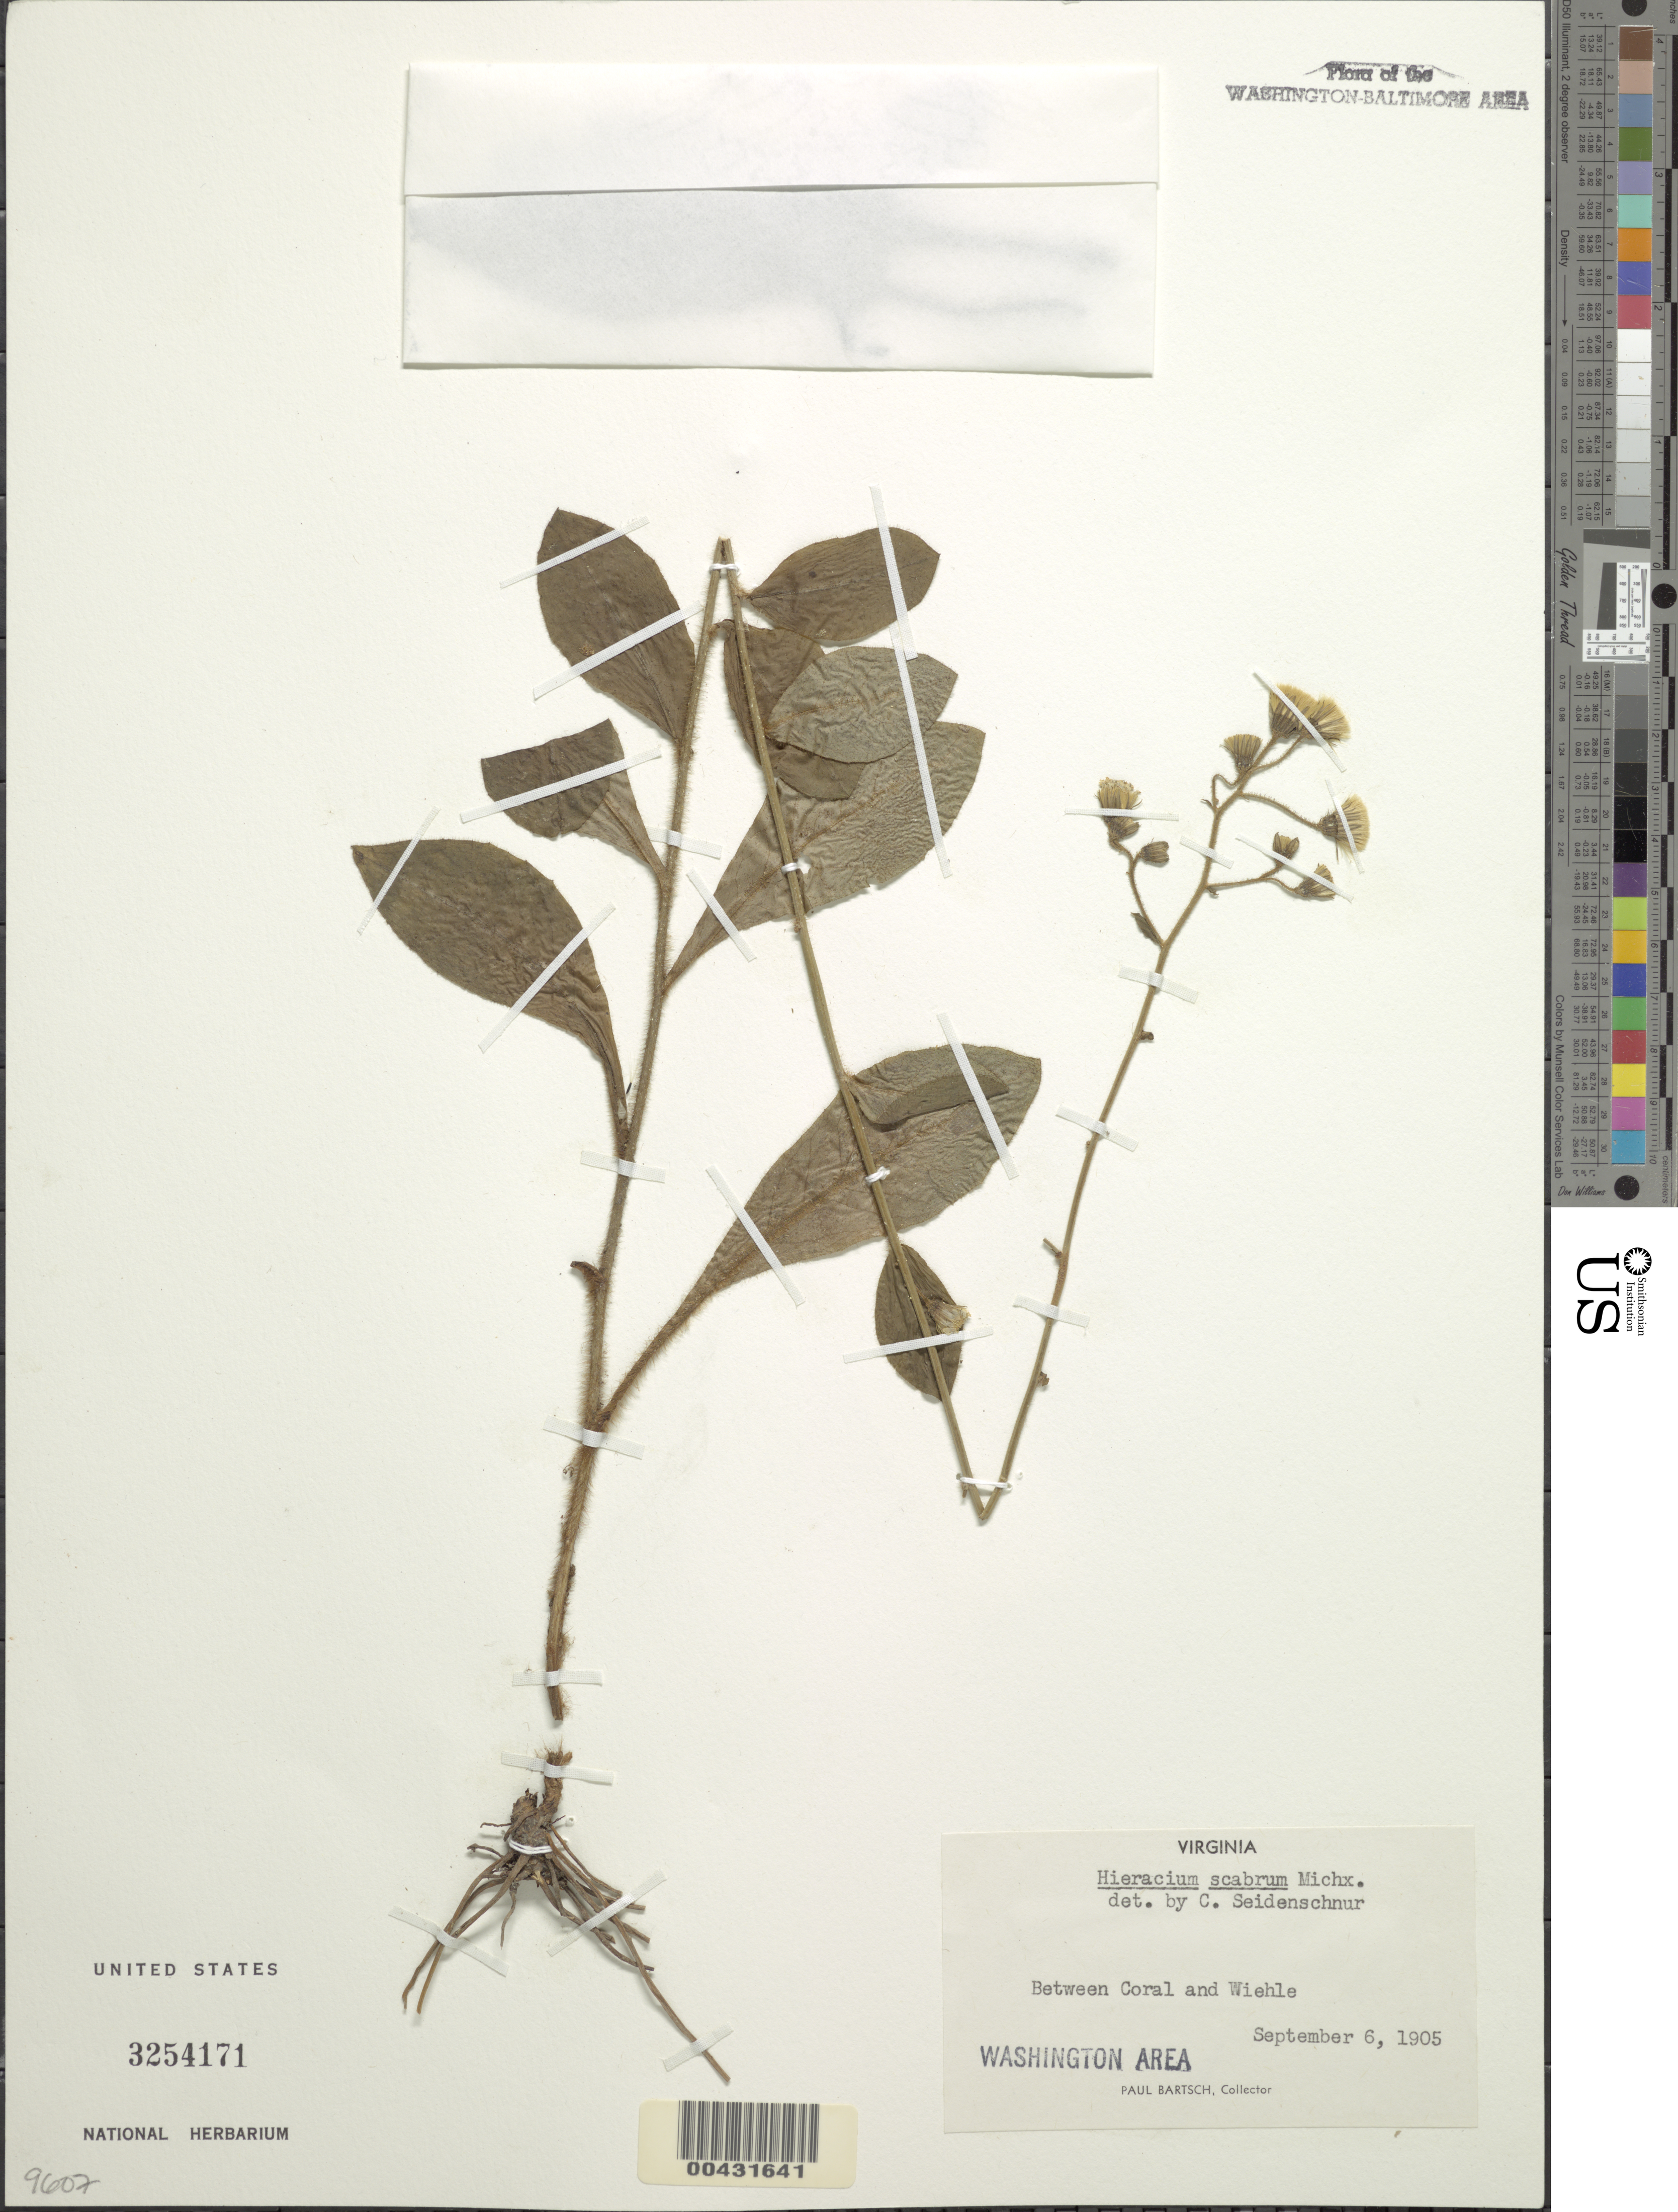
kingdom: Plantae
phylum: Tracheophyta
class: Magnoliopsida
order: Asterales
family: Asteraceae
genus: Pilosella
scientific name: Pilosella verruculata subsp. verruculata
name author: (Link) Soják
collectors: P. Bartsch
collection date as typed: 06 Sep 1905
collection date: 1905-09-06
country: United States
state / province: Virginia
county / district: Fairfax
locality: between Coral and Wiehle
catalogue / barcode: US 3254171